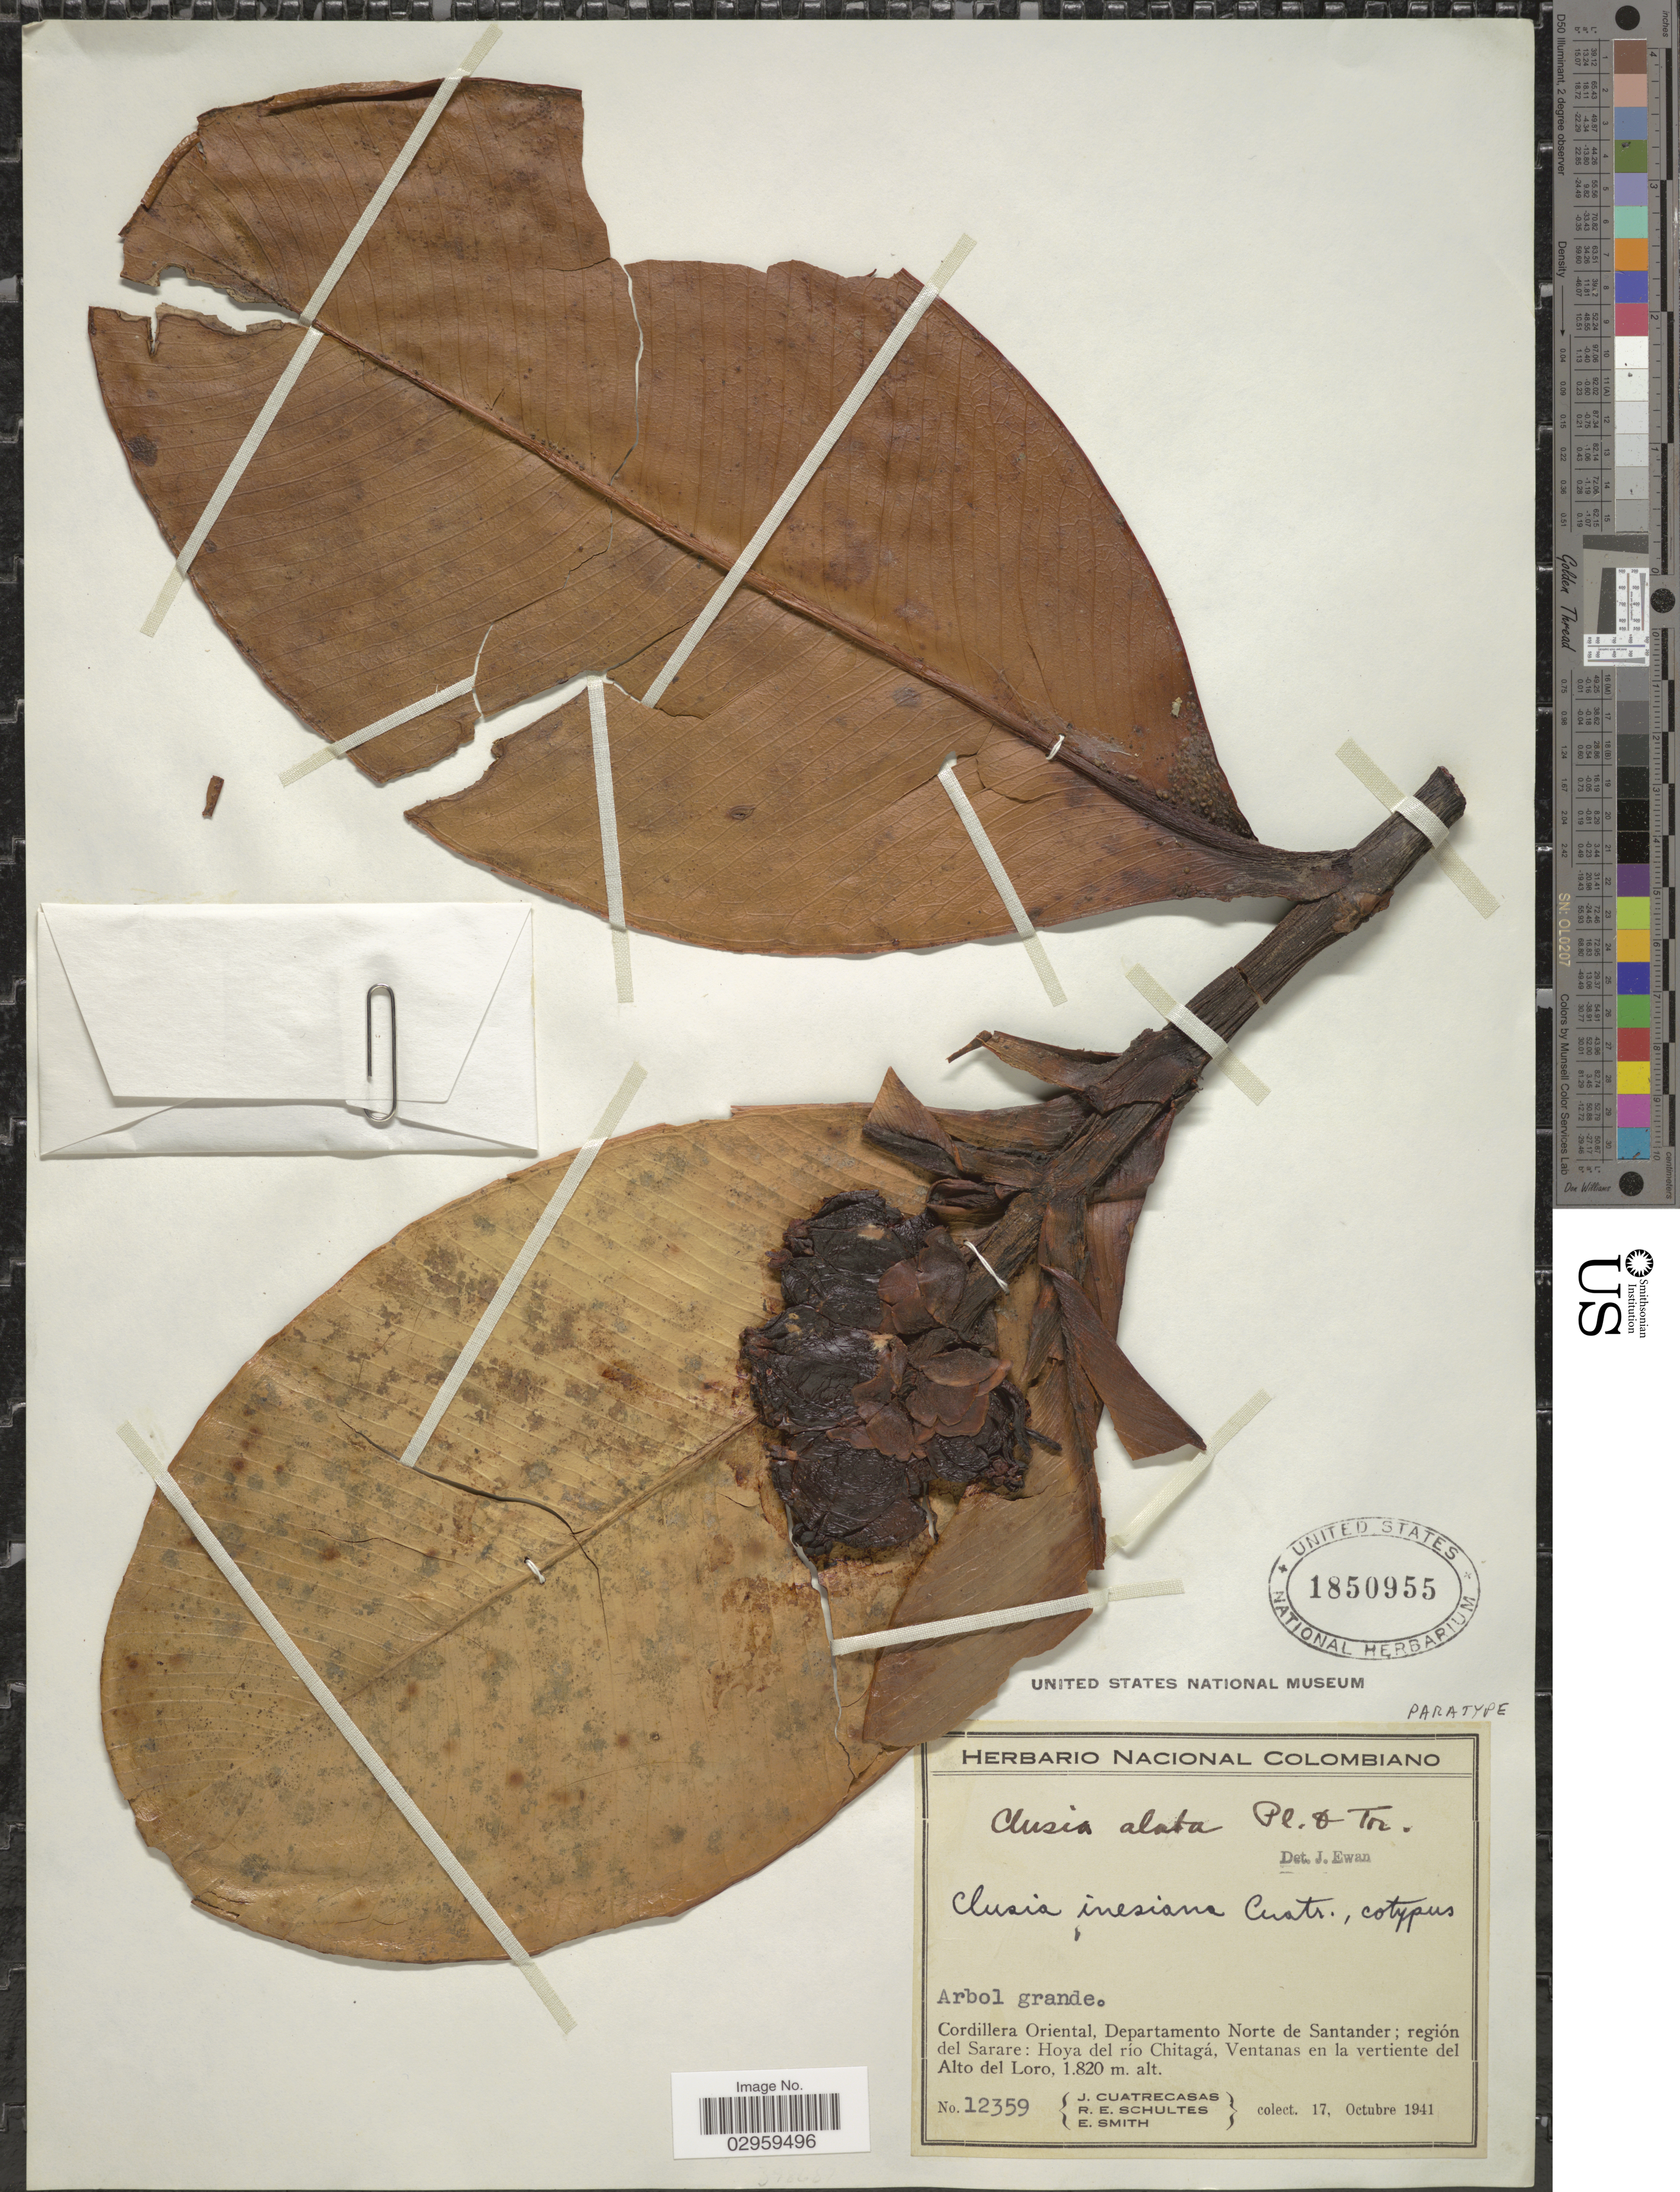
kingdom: Plantae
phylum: Tracheophyta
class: Magnoliopsida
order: Malpighiales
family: Clusiaceae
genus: Clusia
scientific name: Clusia inesiana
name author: Cuatrec.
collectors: J. Cuatrecasas, R. E. Schultes & E. Smith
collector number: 12359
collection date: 1941-10-17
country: Colombia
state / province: Norte de Santander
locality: Cordillera Oriental, Departamento Norte de Santander; región del Sarare: Hoya del río Chitagá, Ventanas en la vertiente del Alto del Loro.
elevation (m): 1820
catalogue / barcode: US 1850955